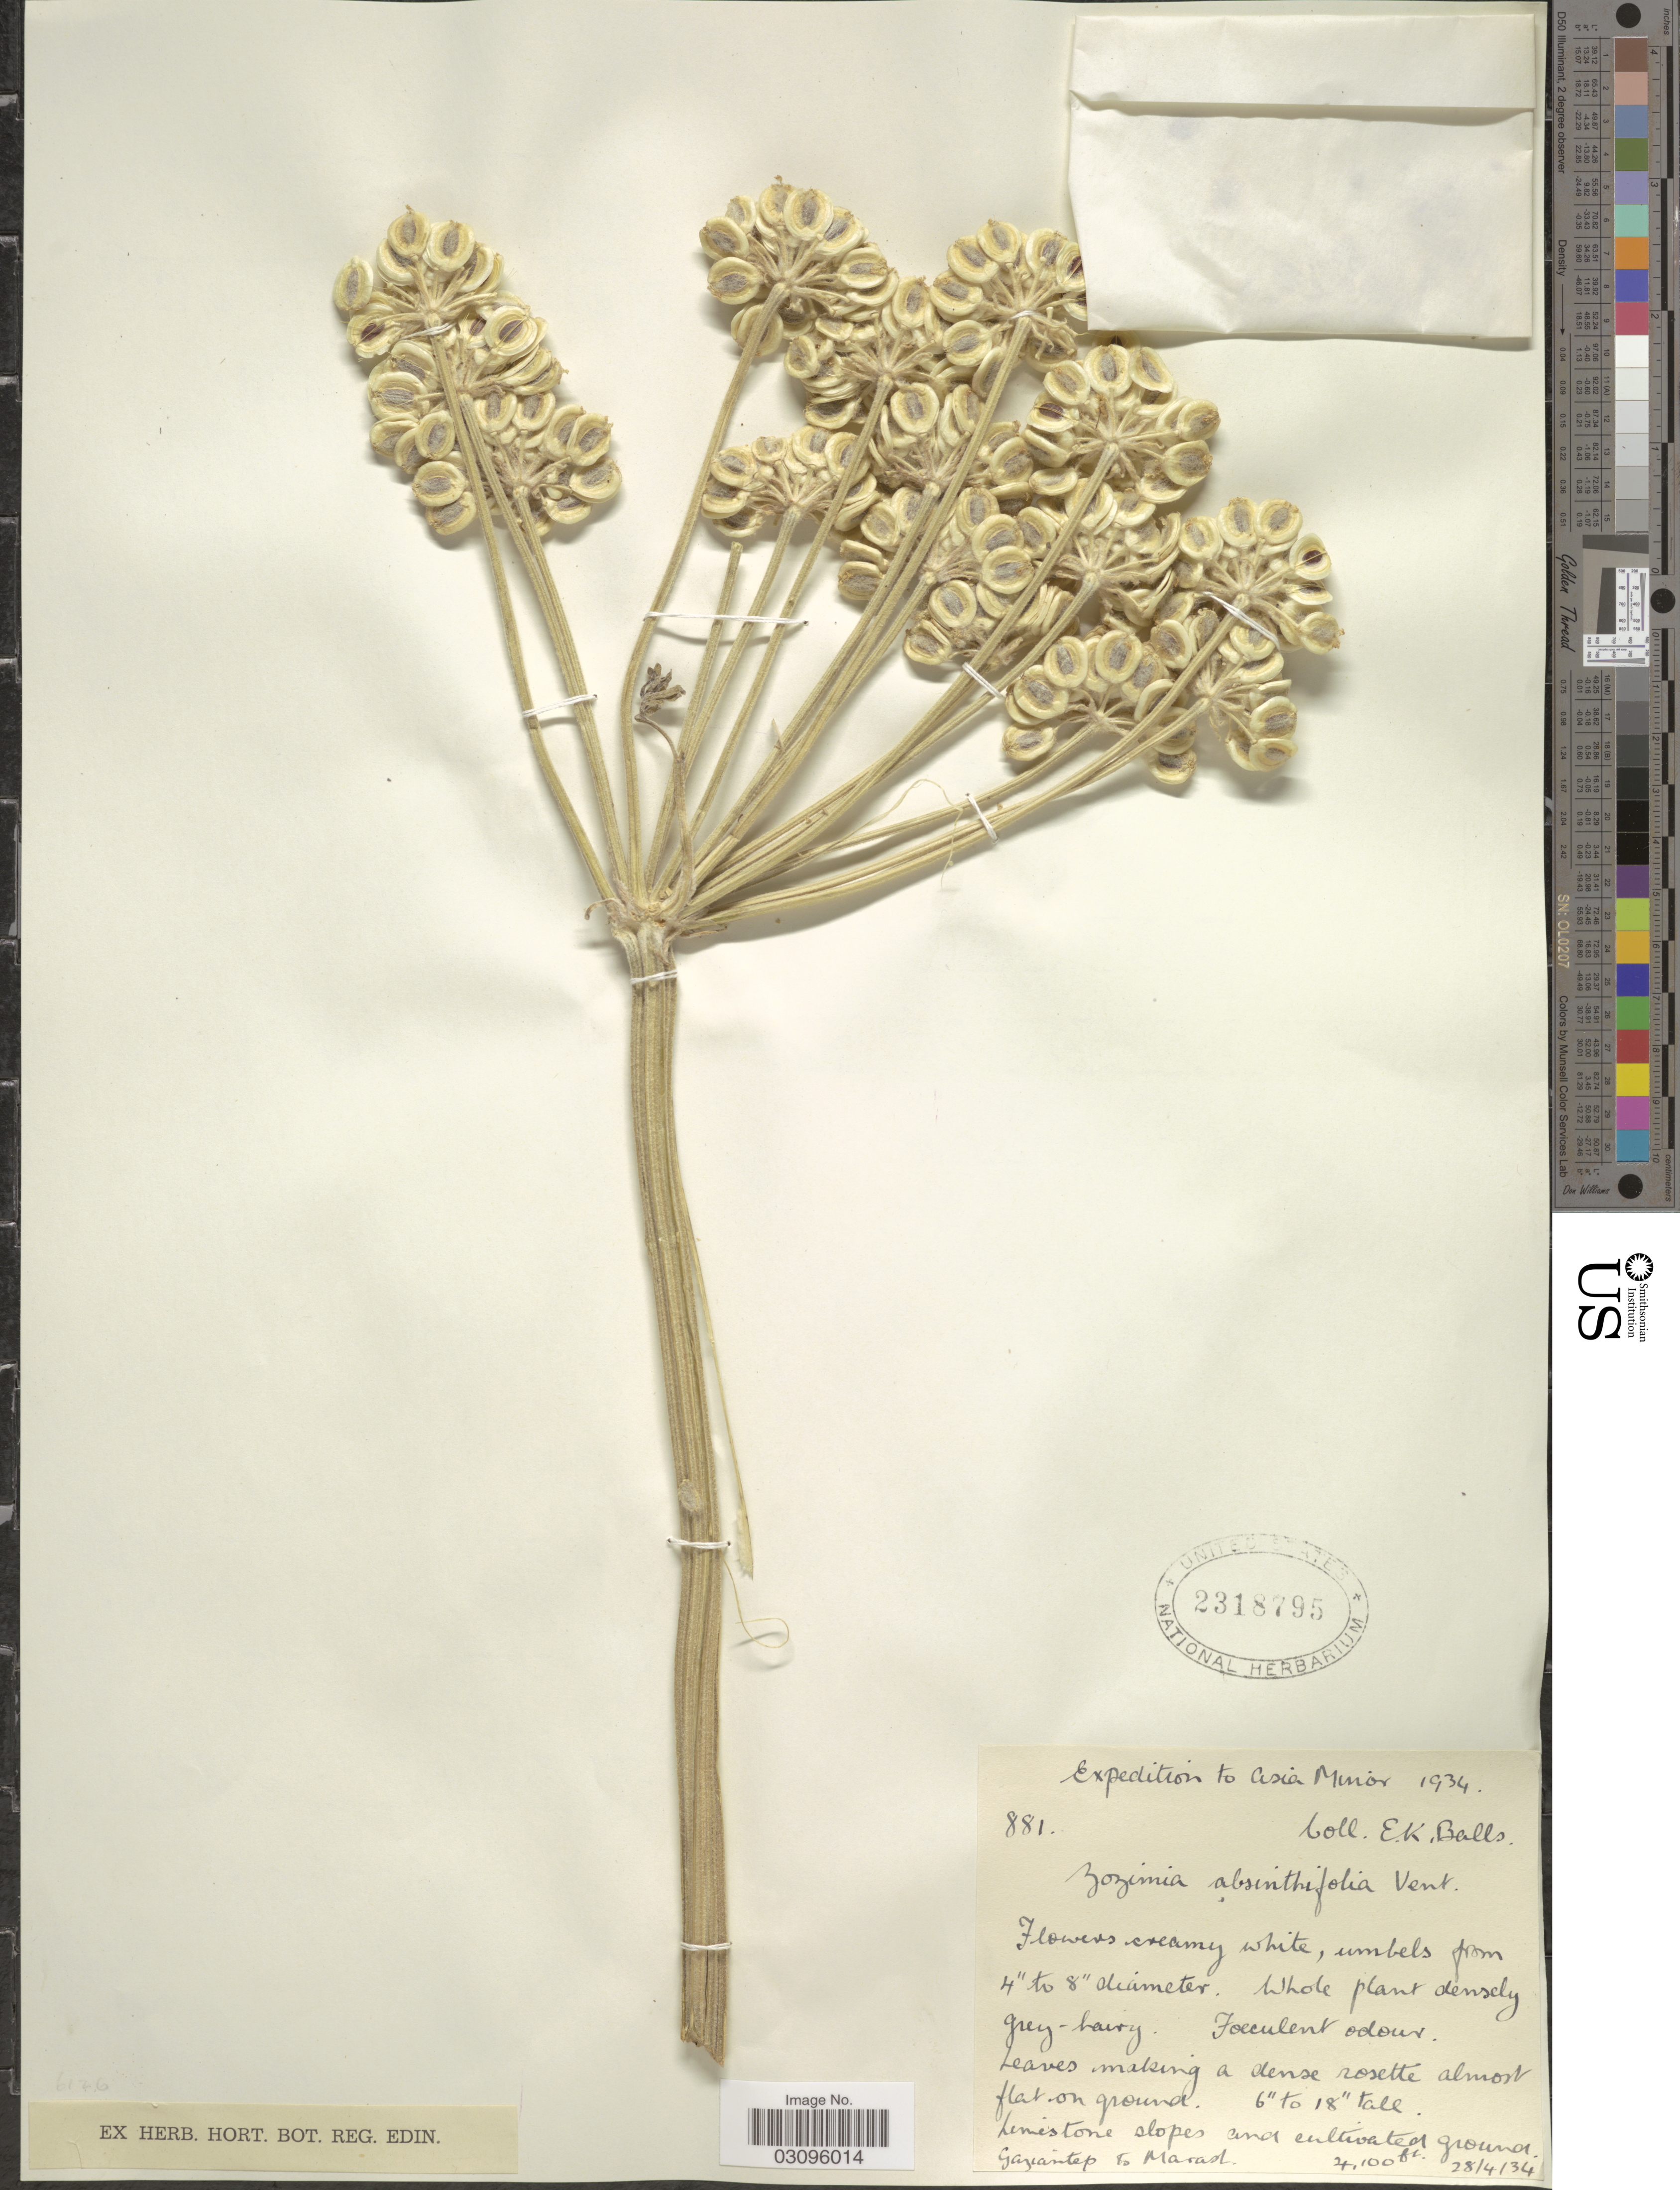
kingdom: Plantae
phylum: Tracheophyta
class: Magnoliopsida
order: Apiales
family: Apiaceae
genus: Zosima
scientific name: Zosima absinthifolia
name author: (Vent.) Link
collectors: E. K. Balls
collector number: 881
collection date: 1934-04-28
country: Turkey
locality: Asia Minor. Gaziantep to Marash.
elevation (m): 1250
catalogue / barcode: US 2318795